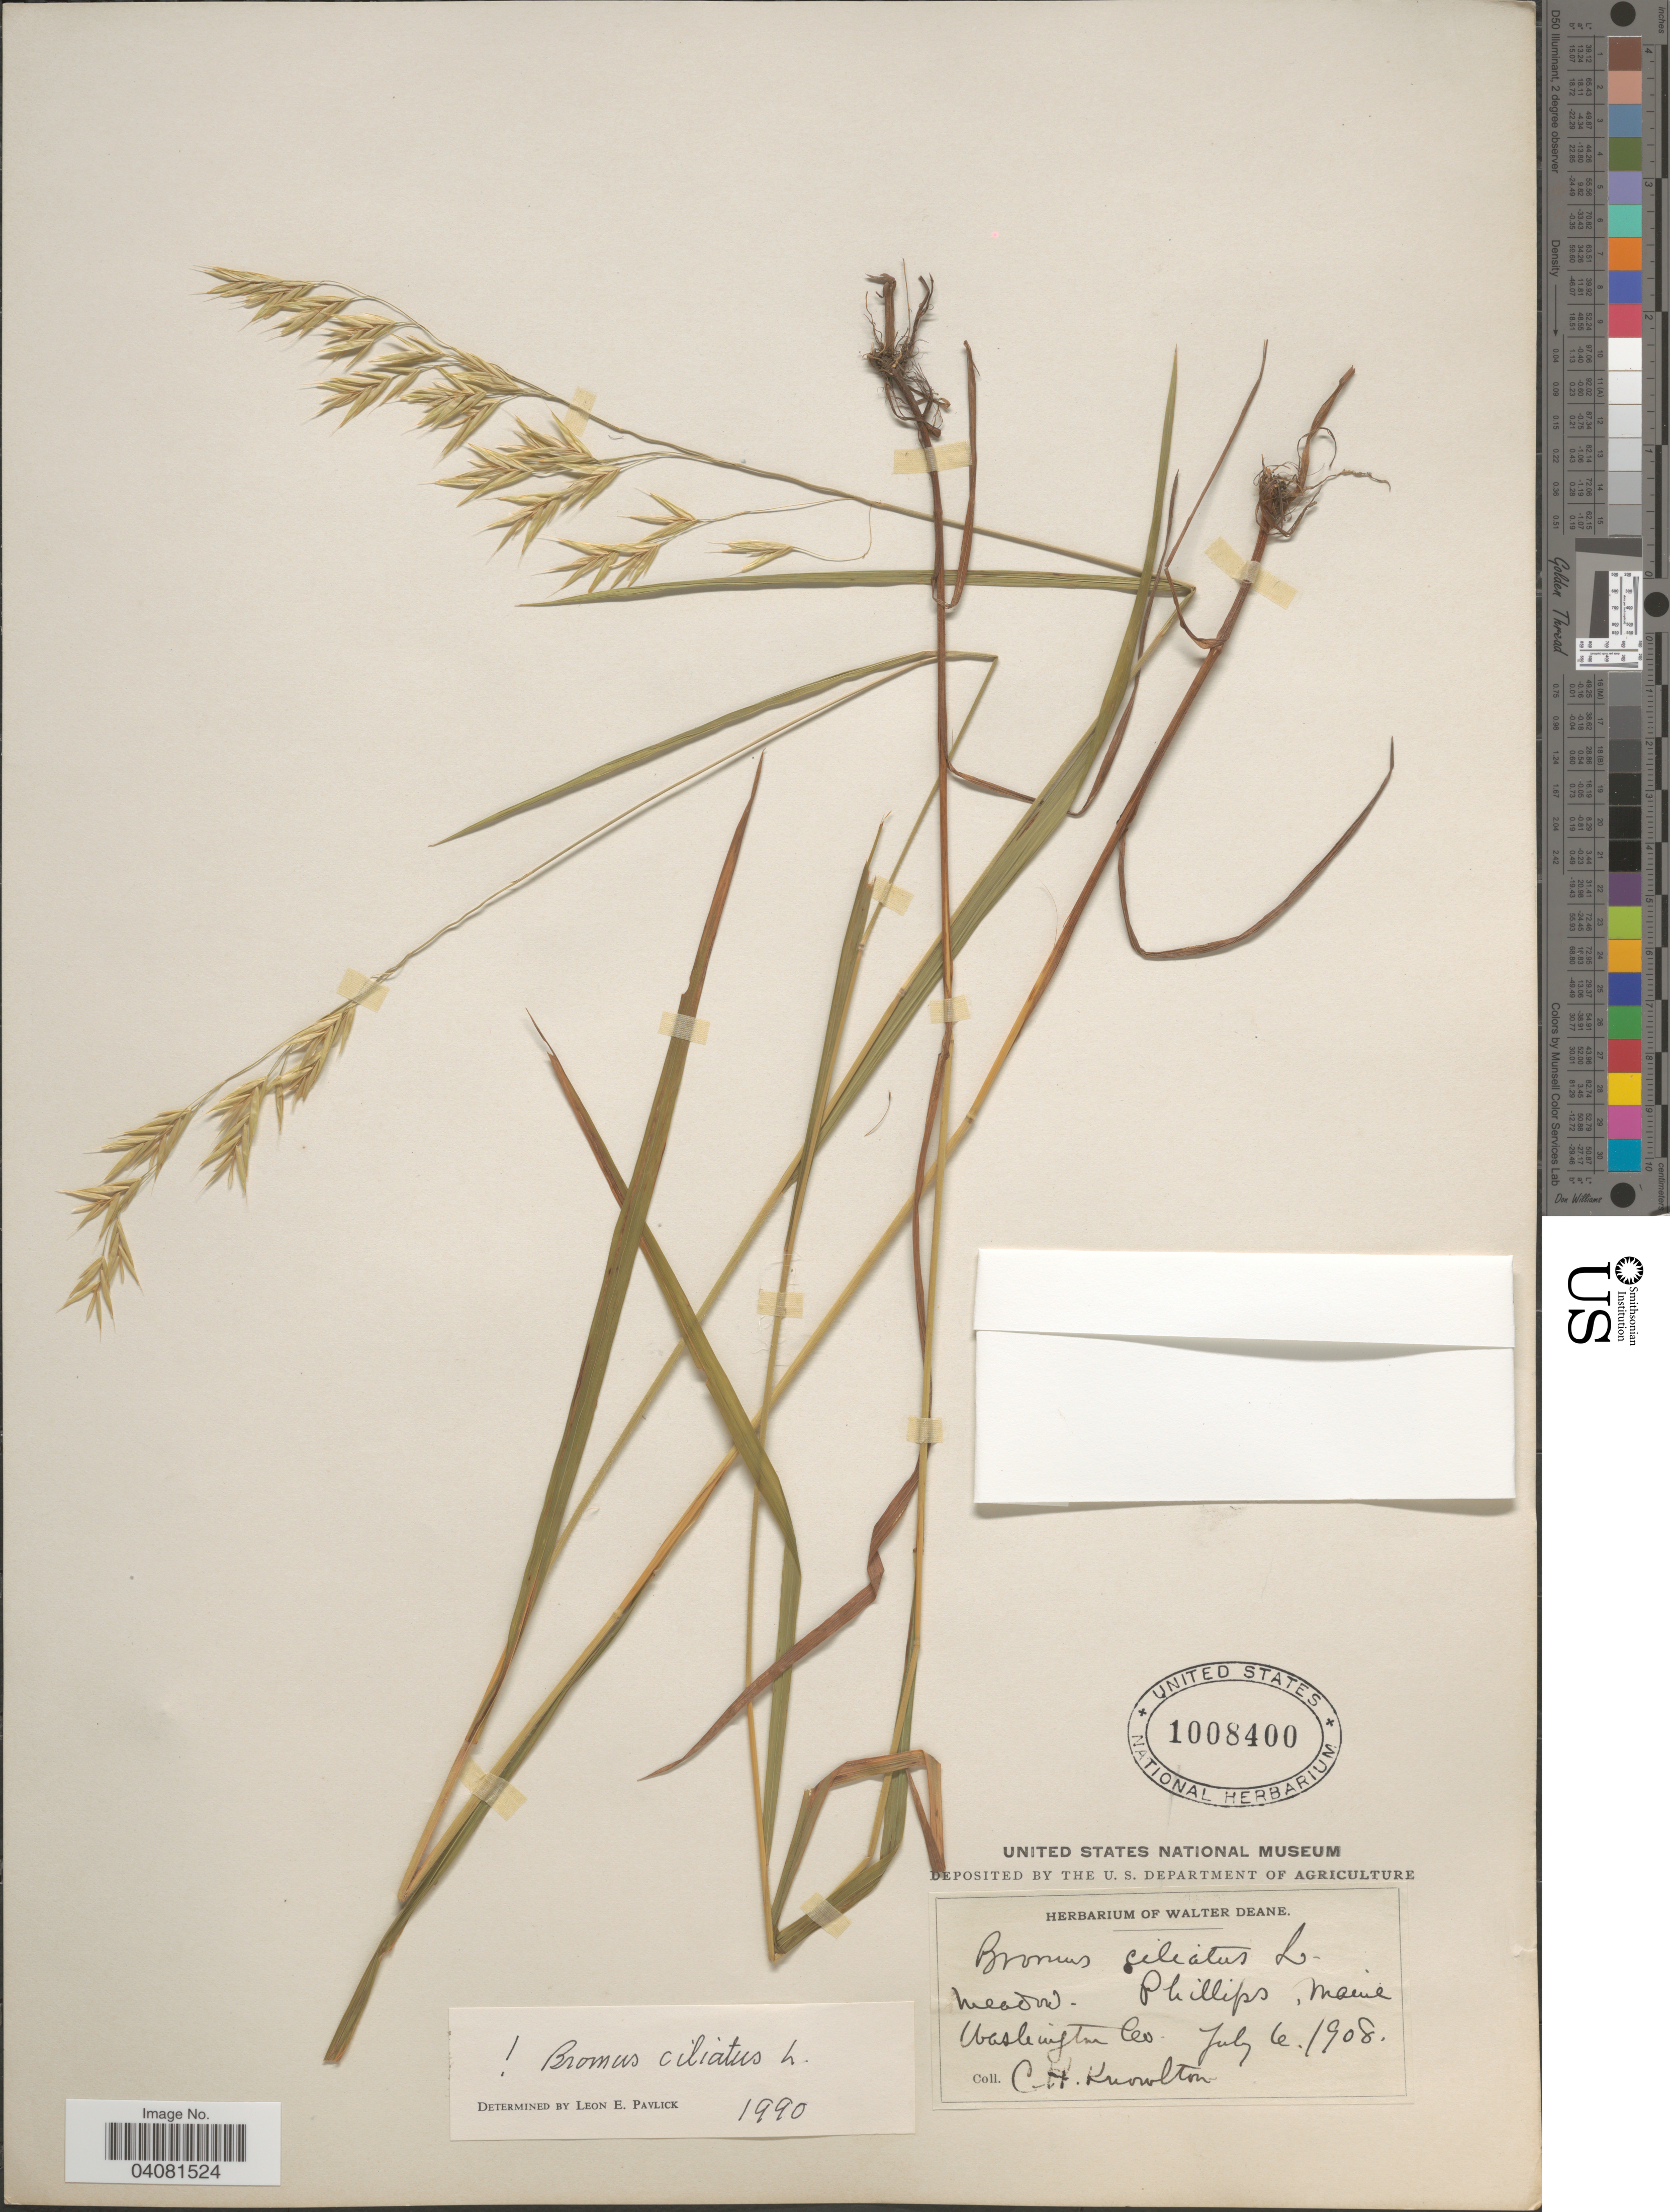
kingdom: Plantae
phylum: Tracheophyta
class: Liliopsida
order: Poales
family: Poaceae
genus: Bromus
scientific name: Bromus ciliatus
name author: L.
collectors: C. H. Knowlton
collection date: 1908-07-06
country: United States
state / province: Maine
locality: Meadow. Phillips. Washington Co.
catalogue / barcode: US 1008400